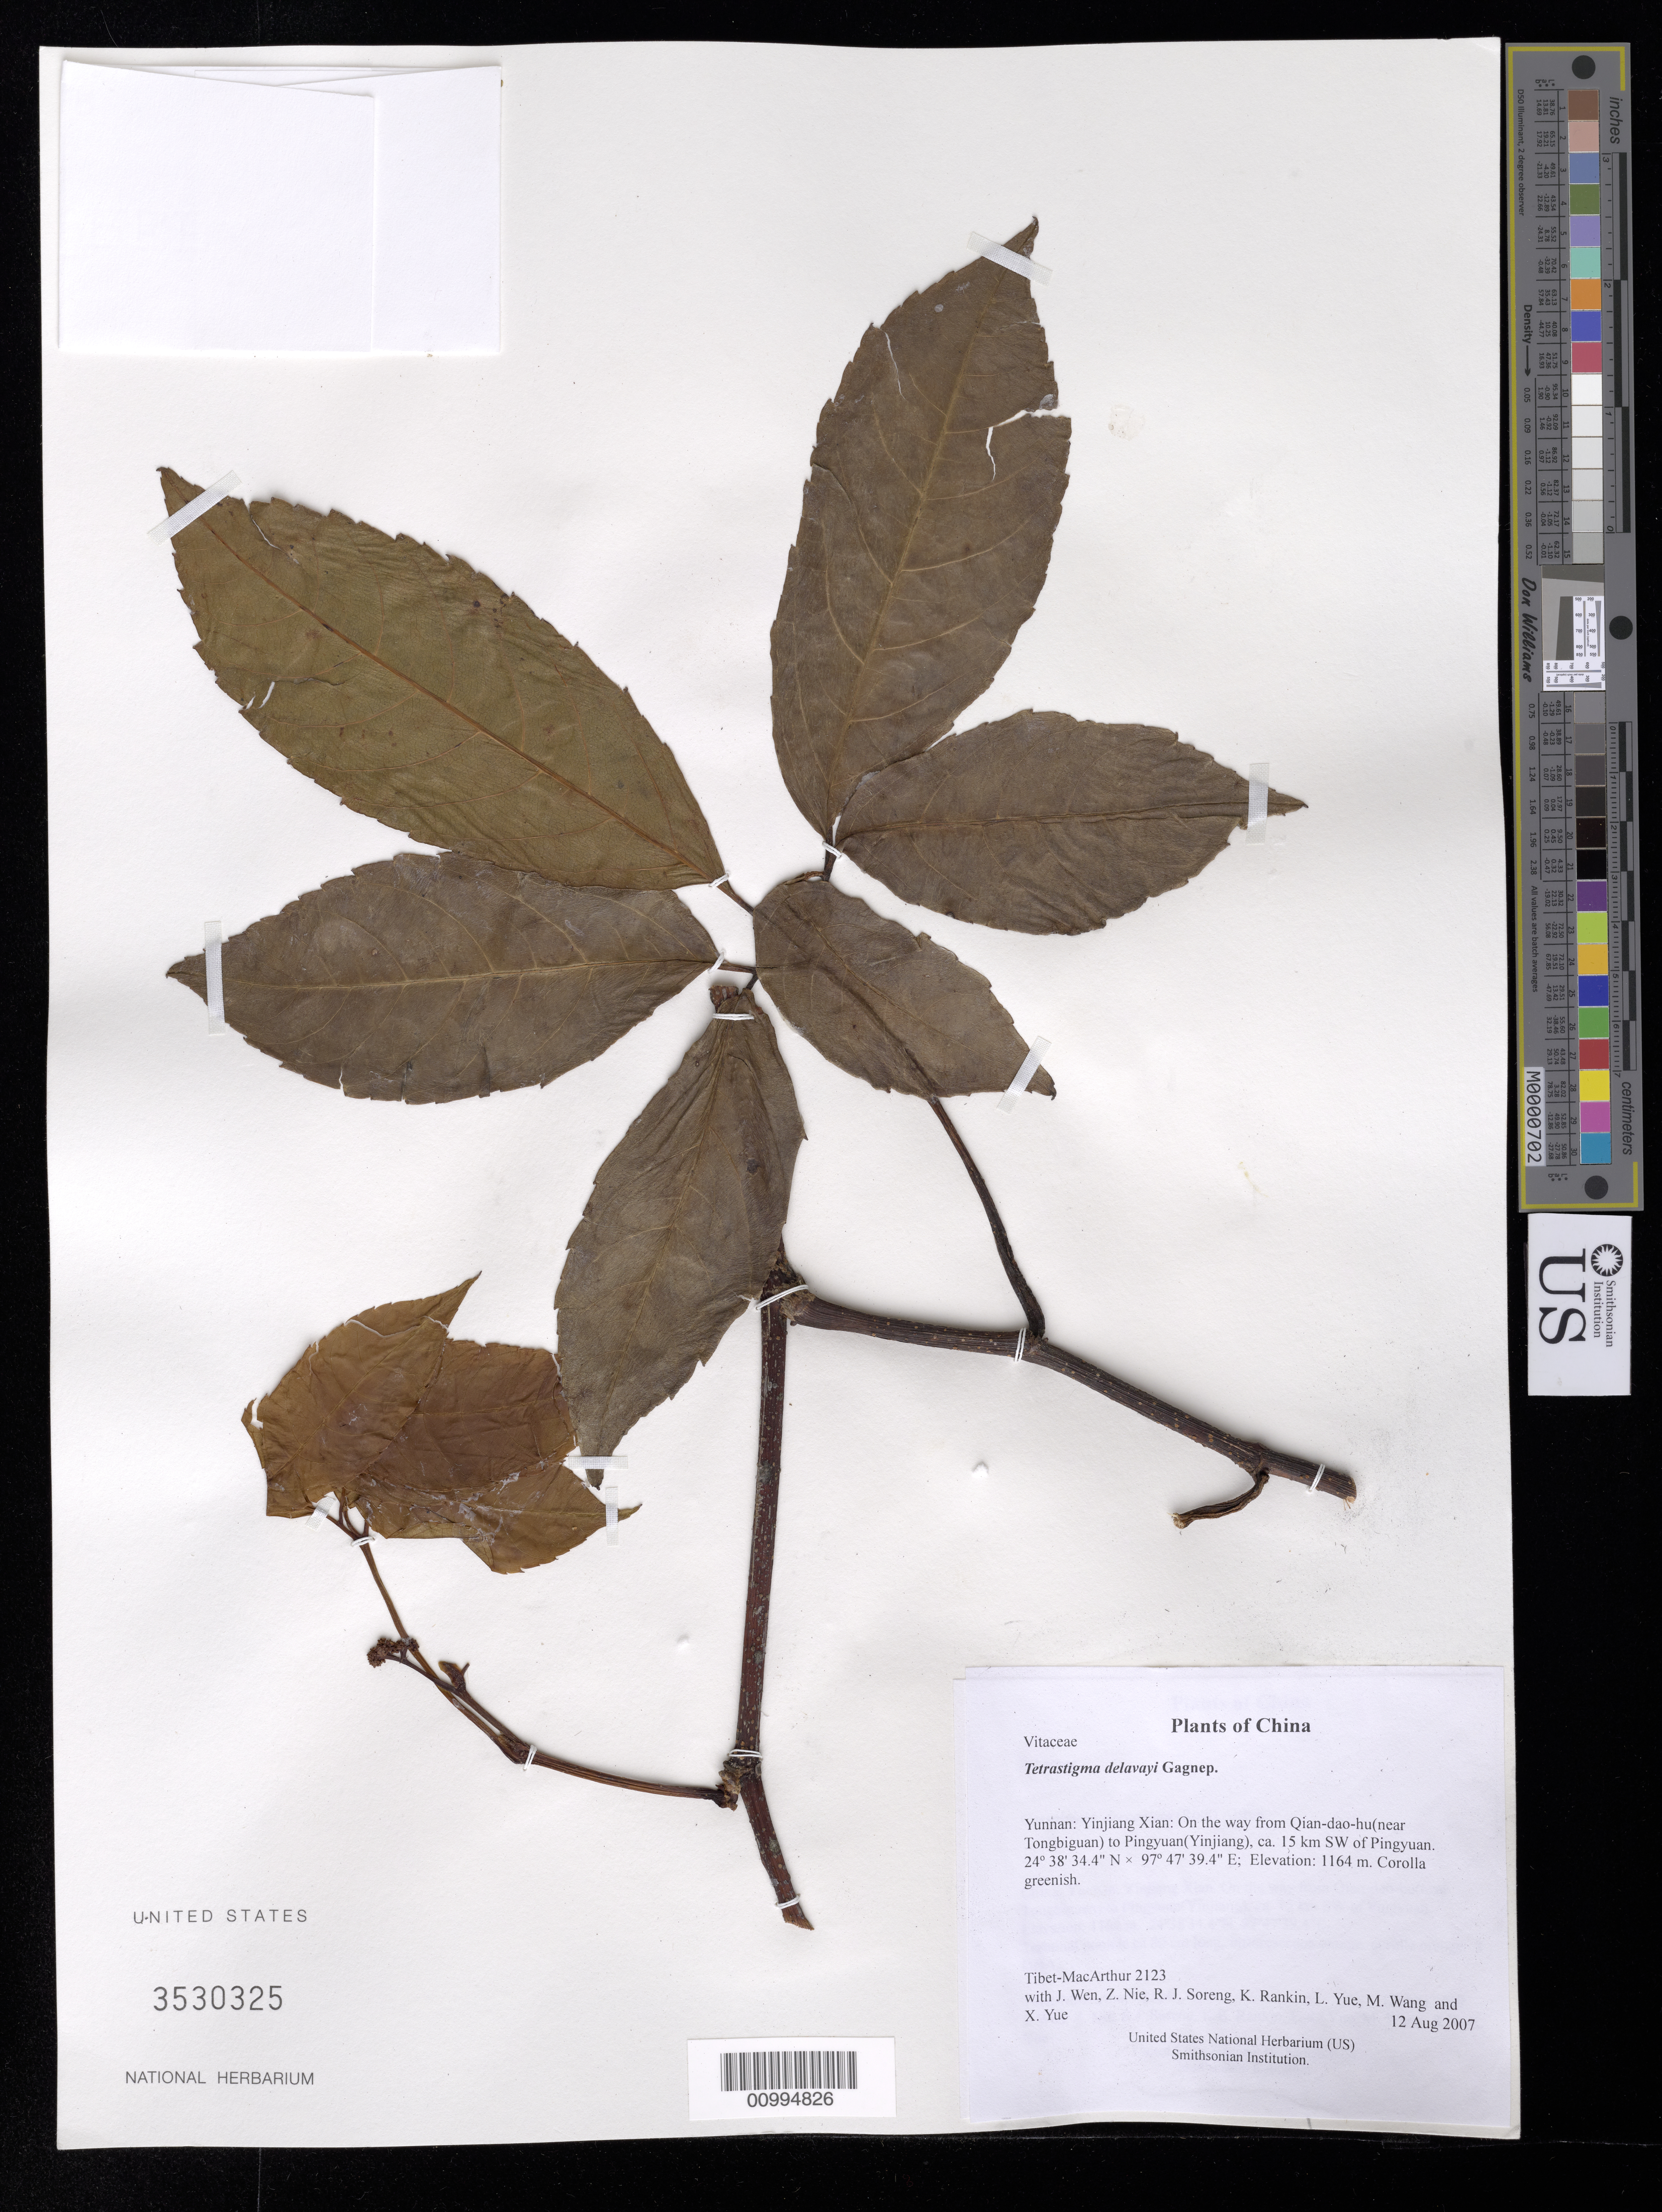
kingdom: Plantae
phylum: Tracheophyta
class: Magnoliopsida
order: Vitales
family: Vitaceae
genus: Tetrastigma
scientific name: Tetrastigma delavayi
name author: Gagnep.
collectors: Tibet-MacArthur, J. Wen, Z. Nie, R. J. Soreng, K. Rankin, L. Yue, M. Wang & X. Yue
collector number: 2123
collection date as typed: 12 Aug 2007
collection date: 2007-08-12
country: China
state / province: Yunnan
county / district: Yinjiang Xian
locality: On the way from Qian-dao-hu(near Tongbiguan) to Pingyuan(Yinjiang), ca. 15 km SW of Pingyuan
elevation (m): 1164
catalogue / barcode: US 3530325